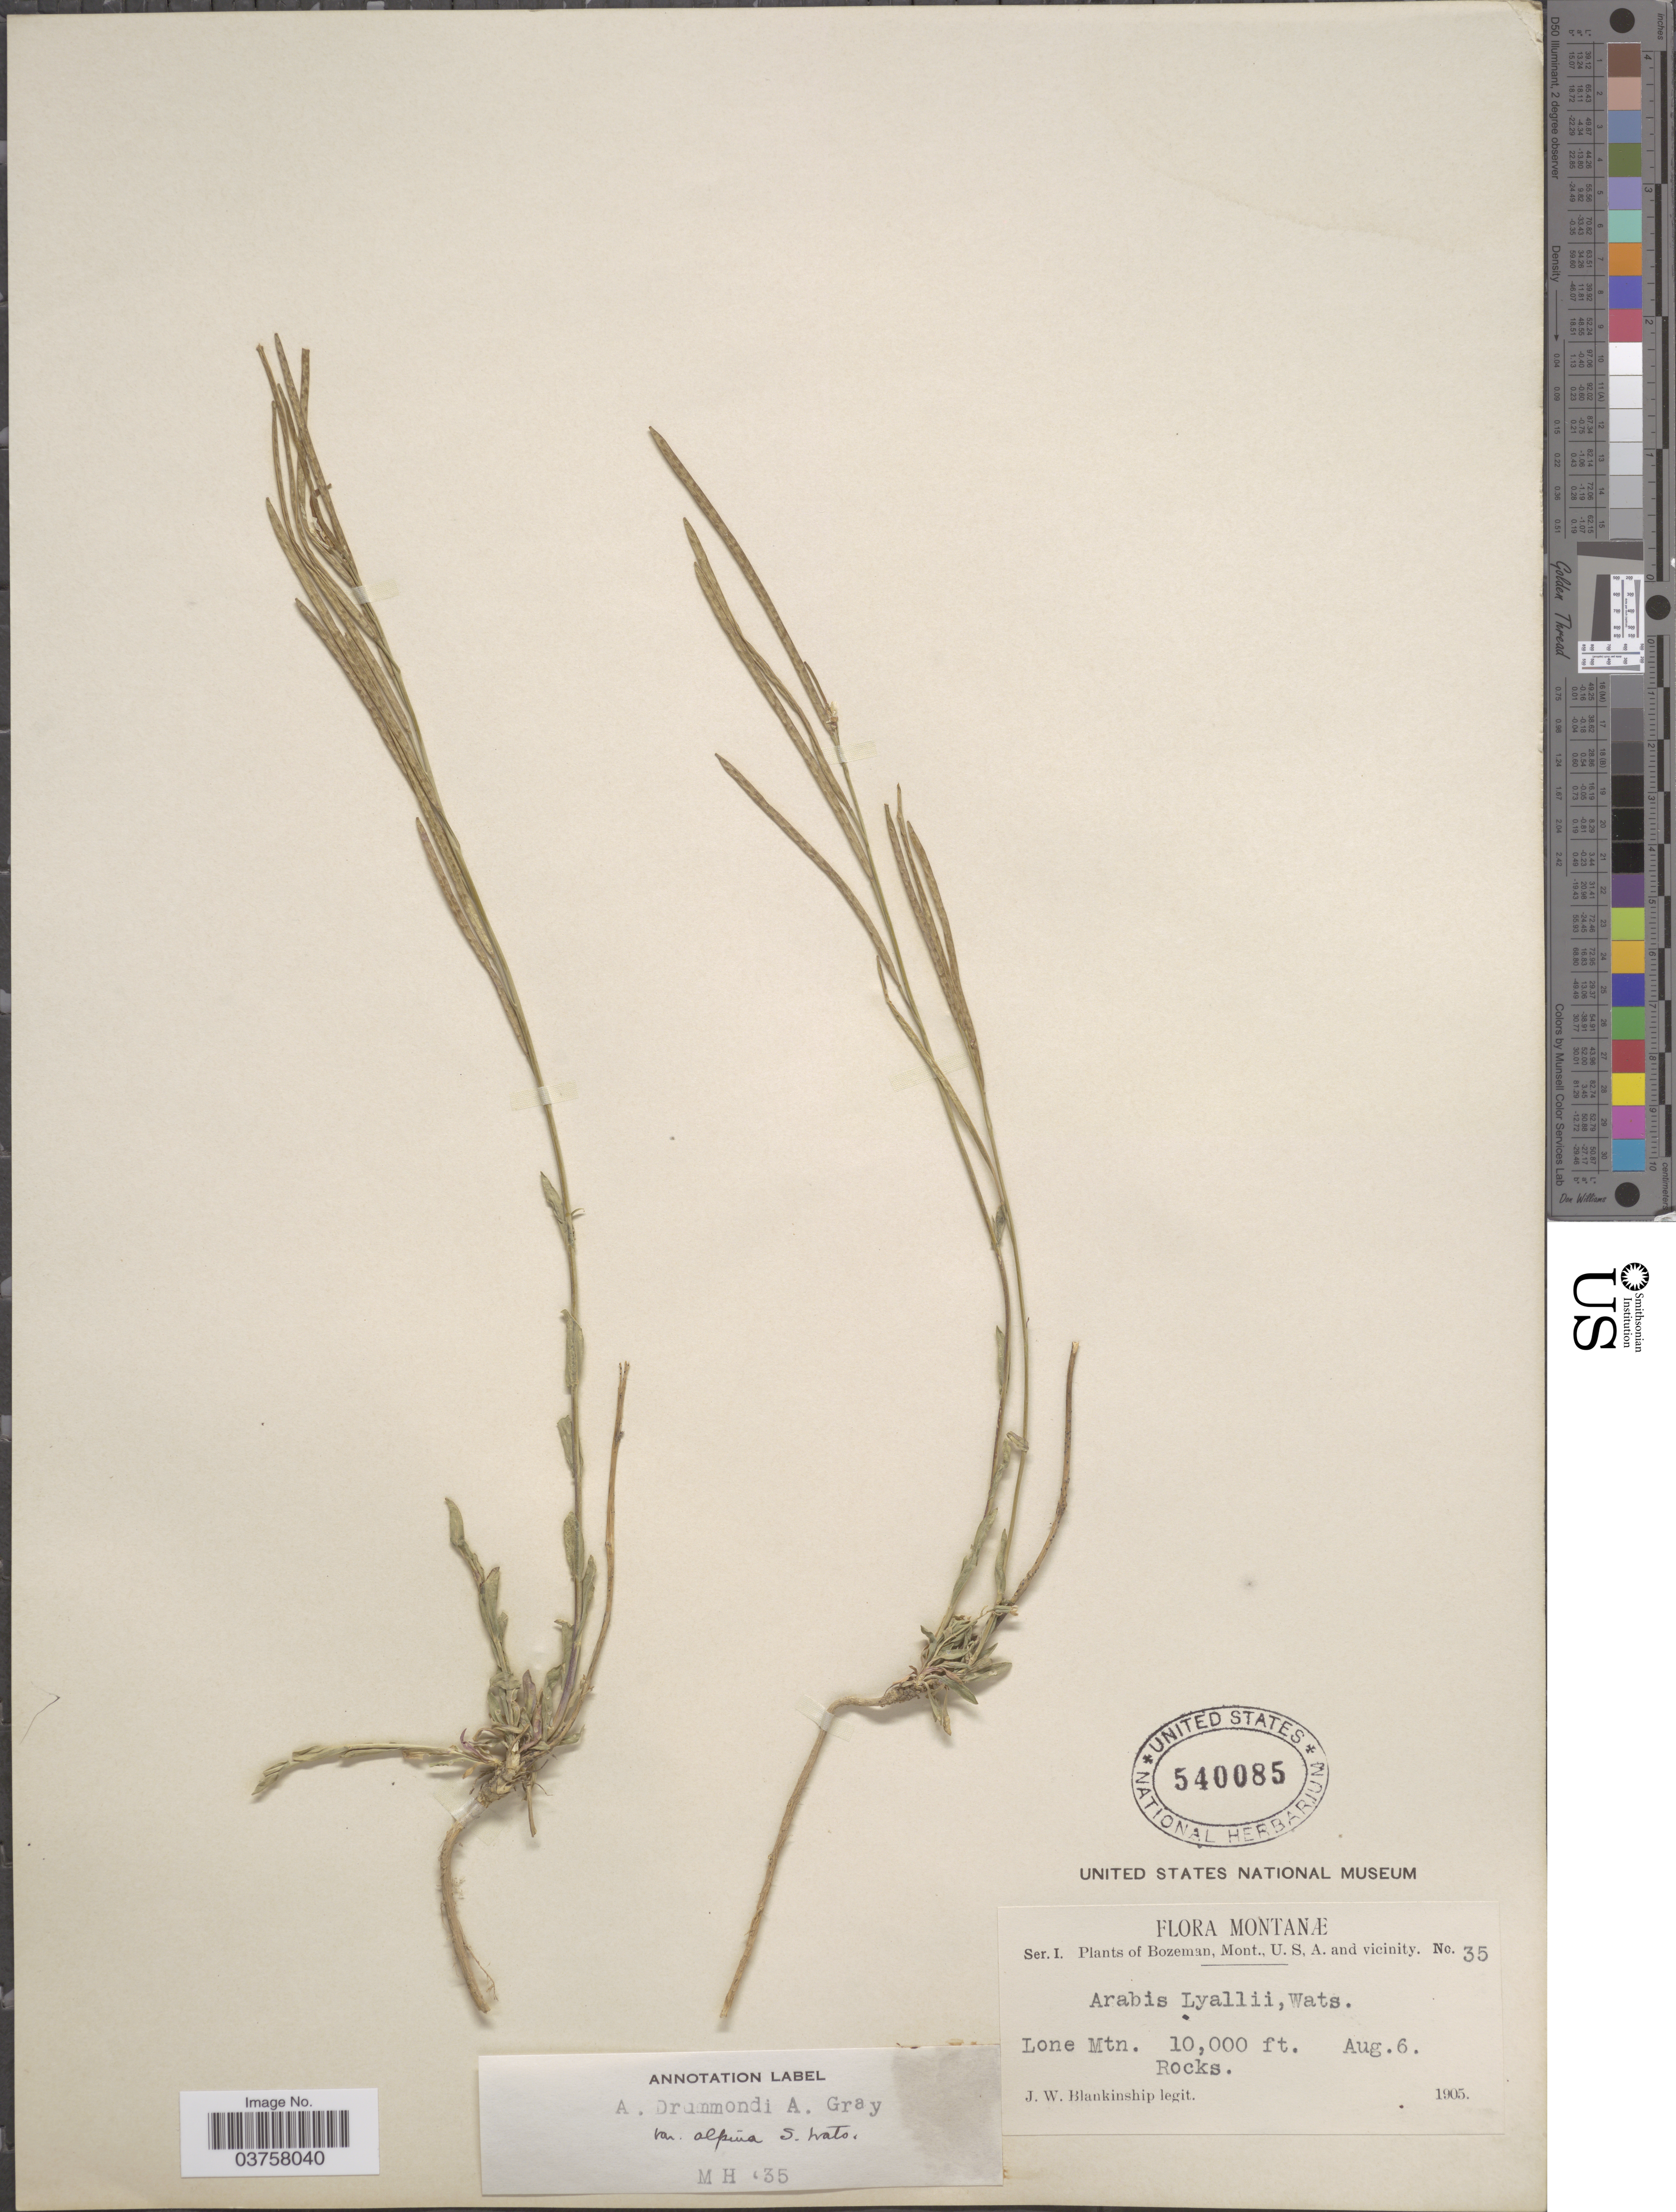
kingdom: Plantae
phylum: Tracheophyta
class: Magnoliopsida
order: Brassicales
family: Brassicaceae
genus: Arabis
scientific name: Arabis lyallii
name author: S. Watson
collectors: J. W. Blankinship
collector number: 35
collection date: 1905-08-06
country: United States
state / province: Montana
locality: Bozeman, Mont., U.S.A and vicinity. Lone Mtn.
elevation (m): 3048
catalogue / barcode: US 540085